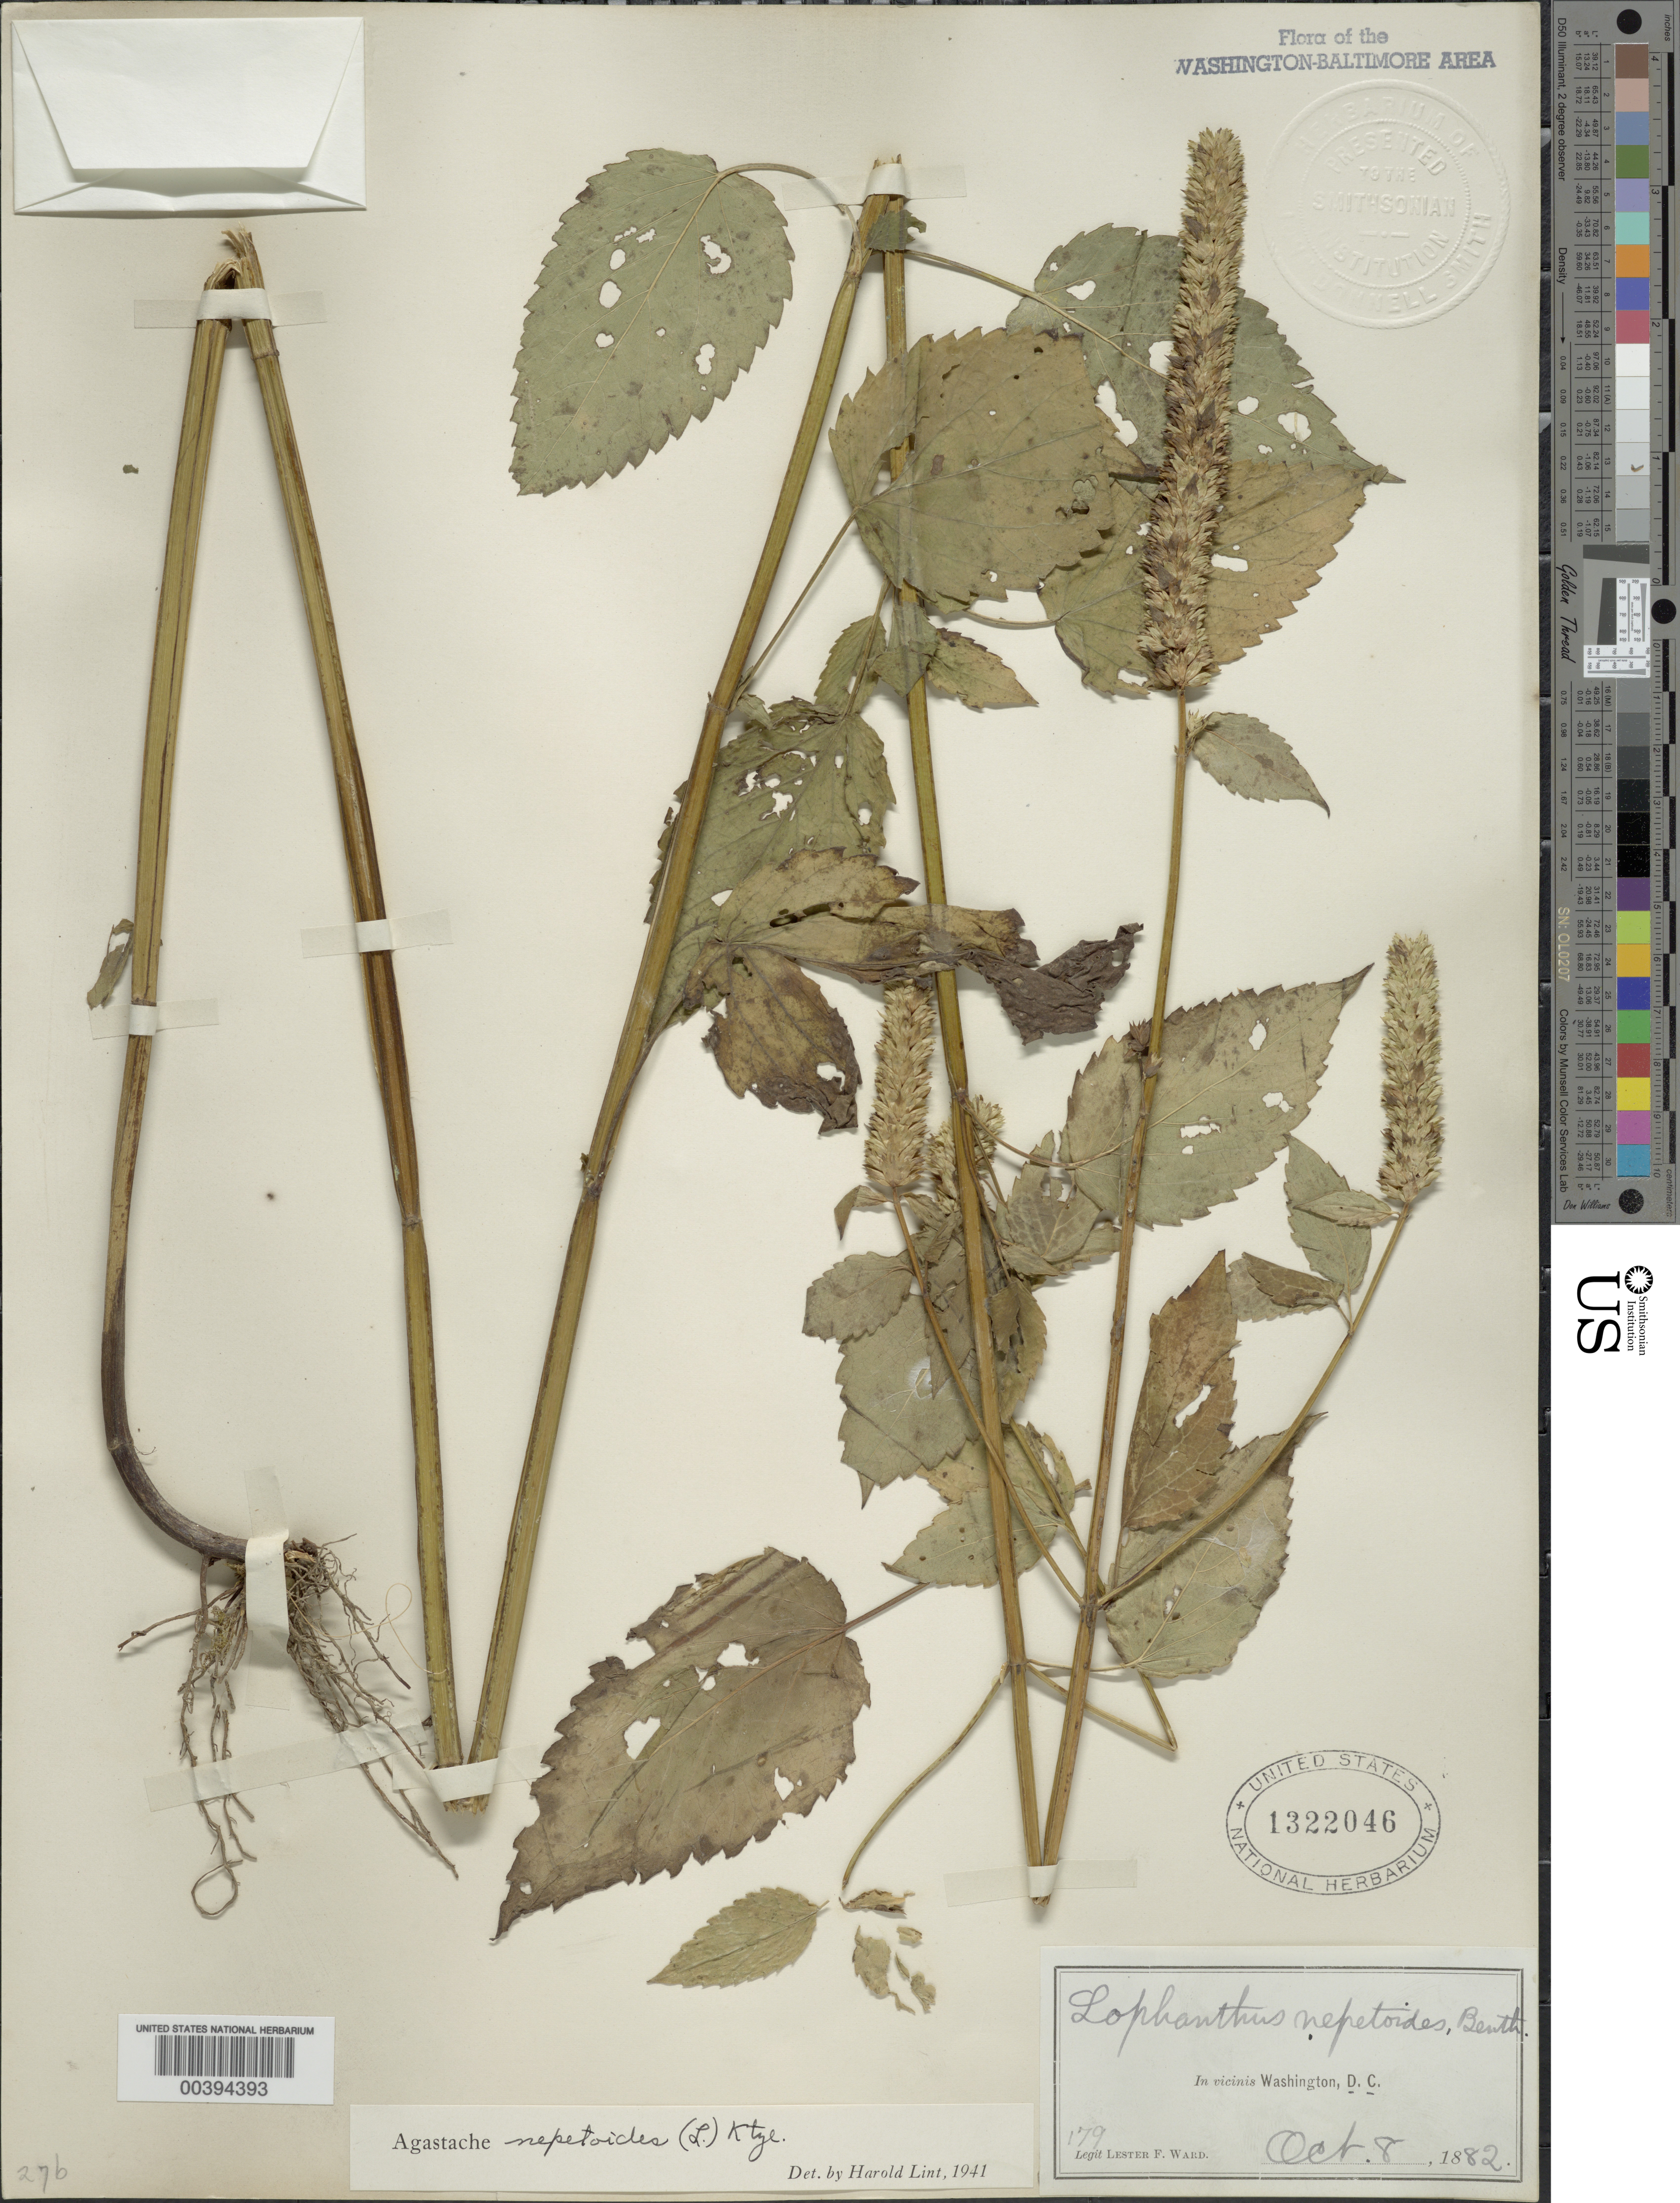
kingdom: Plantae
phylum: Tracheophyta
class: Magnoliopsida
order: Lamiales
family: Lamiaceae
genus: Agastache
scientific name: Agastache nepetoides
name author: (L.) Kuntze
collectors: L. F. Ward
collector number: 179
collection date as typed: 08 Oct 1882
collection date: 1882-10-08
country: United States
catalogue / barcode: US 1322046